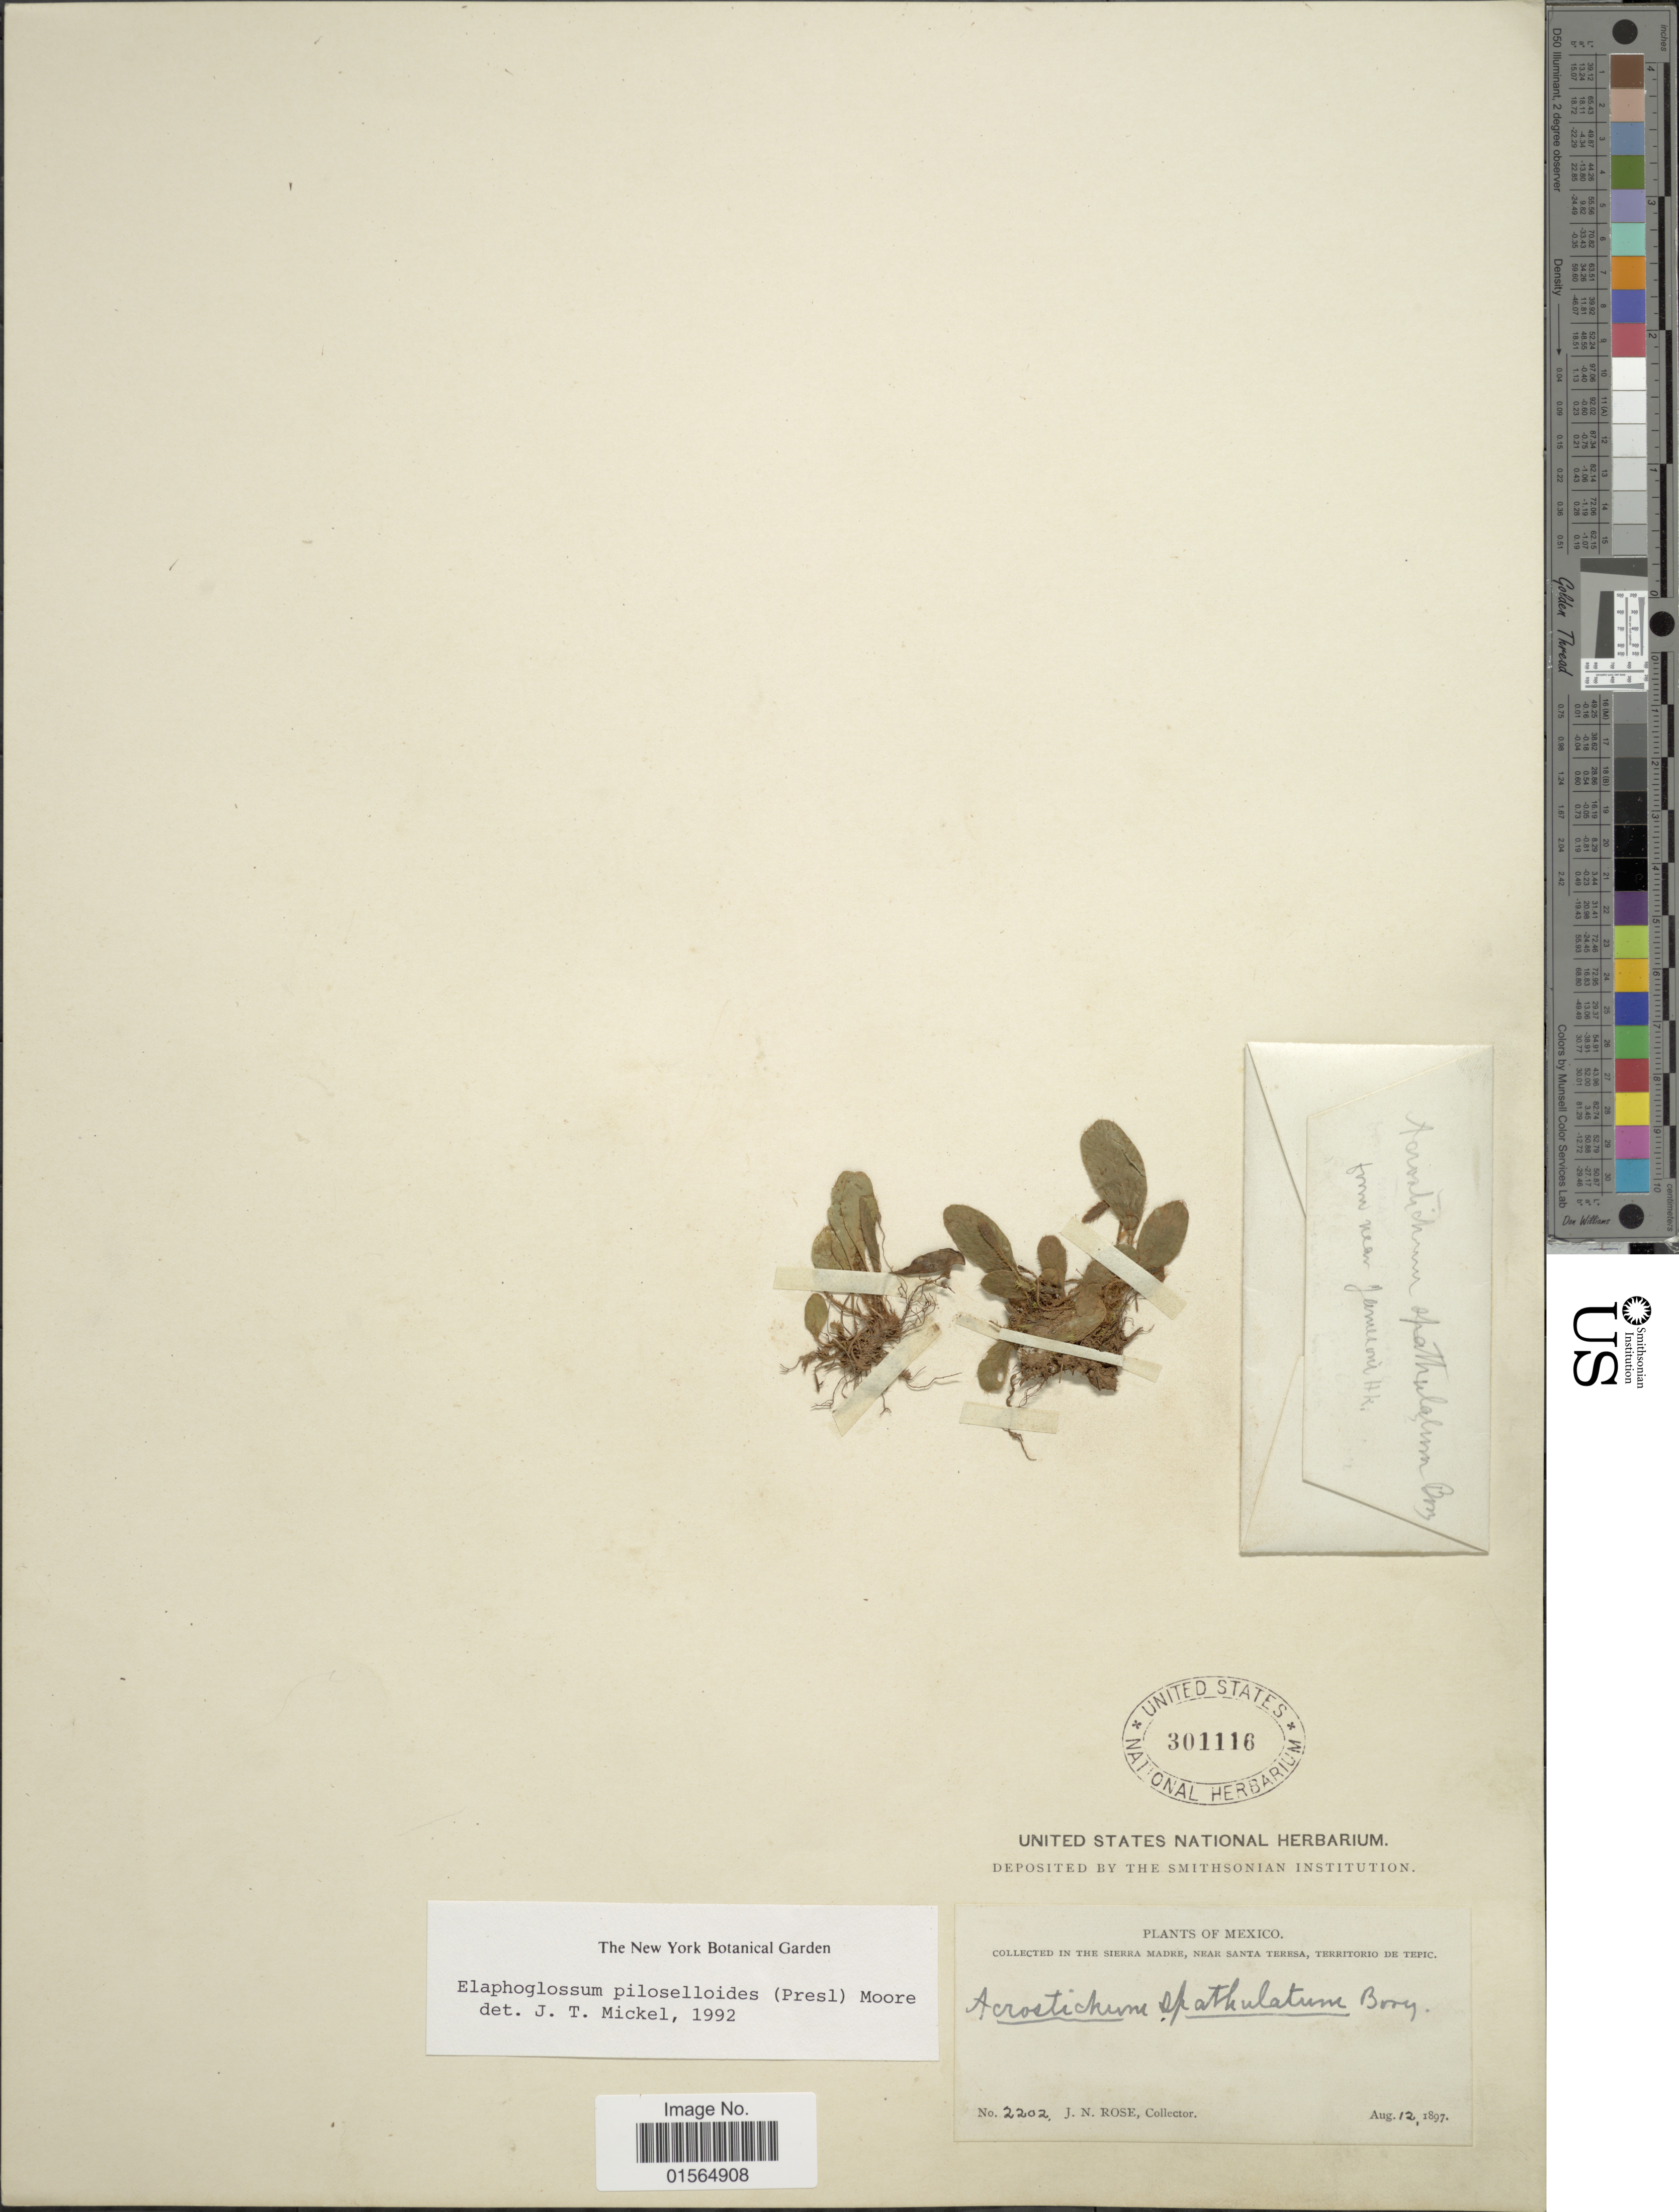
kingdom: Plantae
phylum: Tracheophyta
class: Polypodiopsida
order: Polypodiales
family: Dryopteridaceae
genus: Elaphoglossum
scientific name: Elaphoglossum piloselloides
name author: (C. Presl) T. Moore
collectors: J. N. Rose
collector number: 2202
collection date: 1897-08-12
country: Mexico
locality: Sierra Madre, near Santa Teresa, territorio de Tepic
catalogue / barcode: US 301116